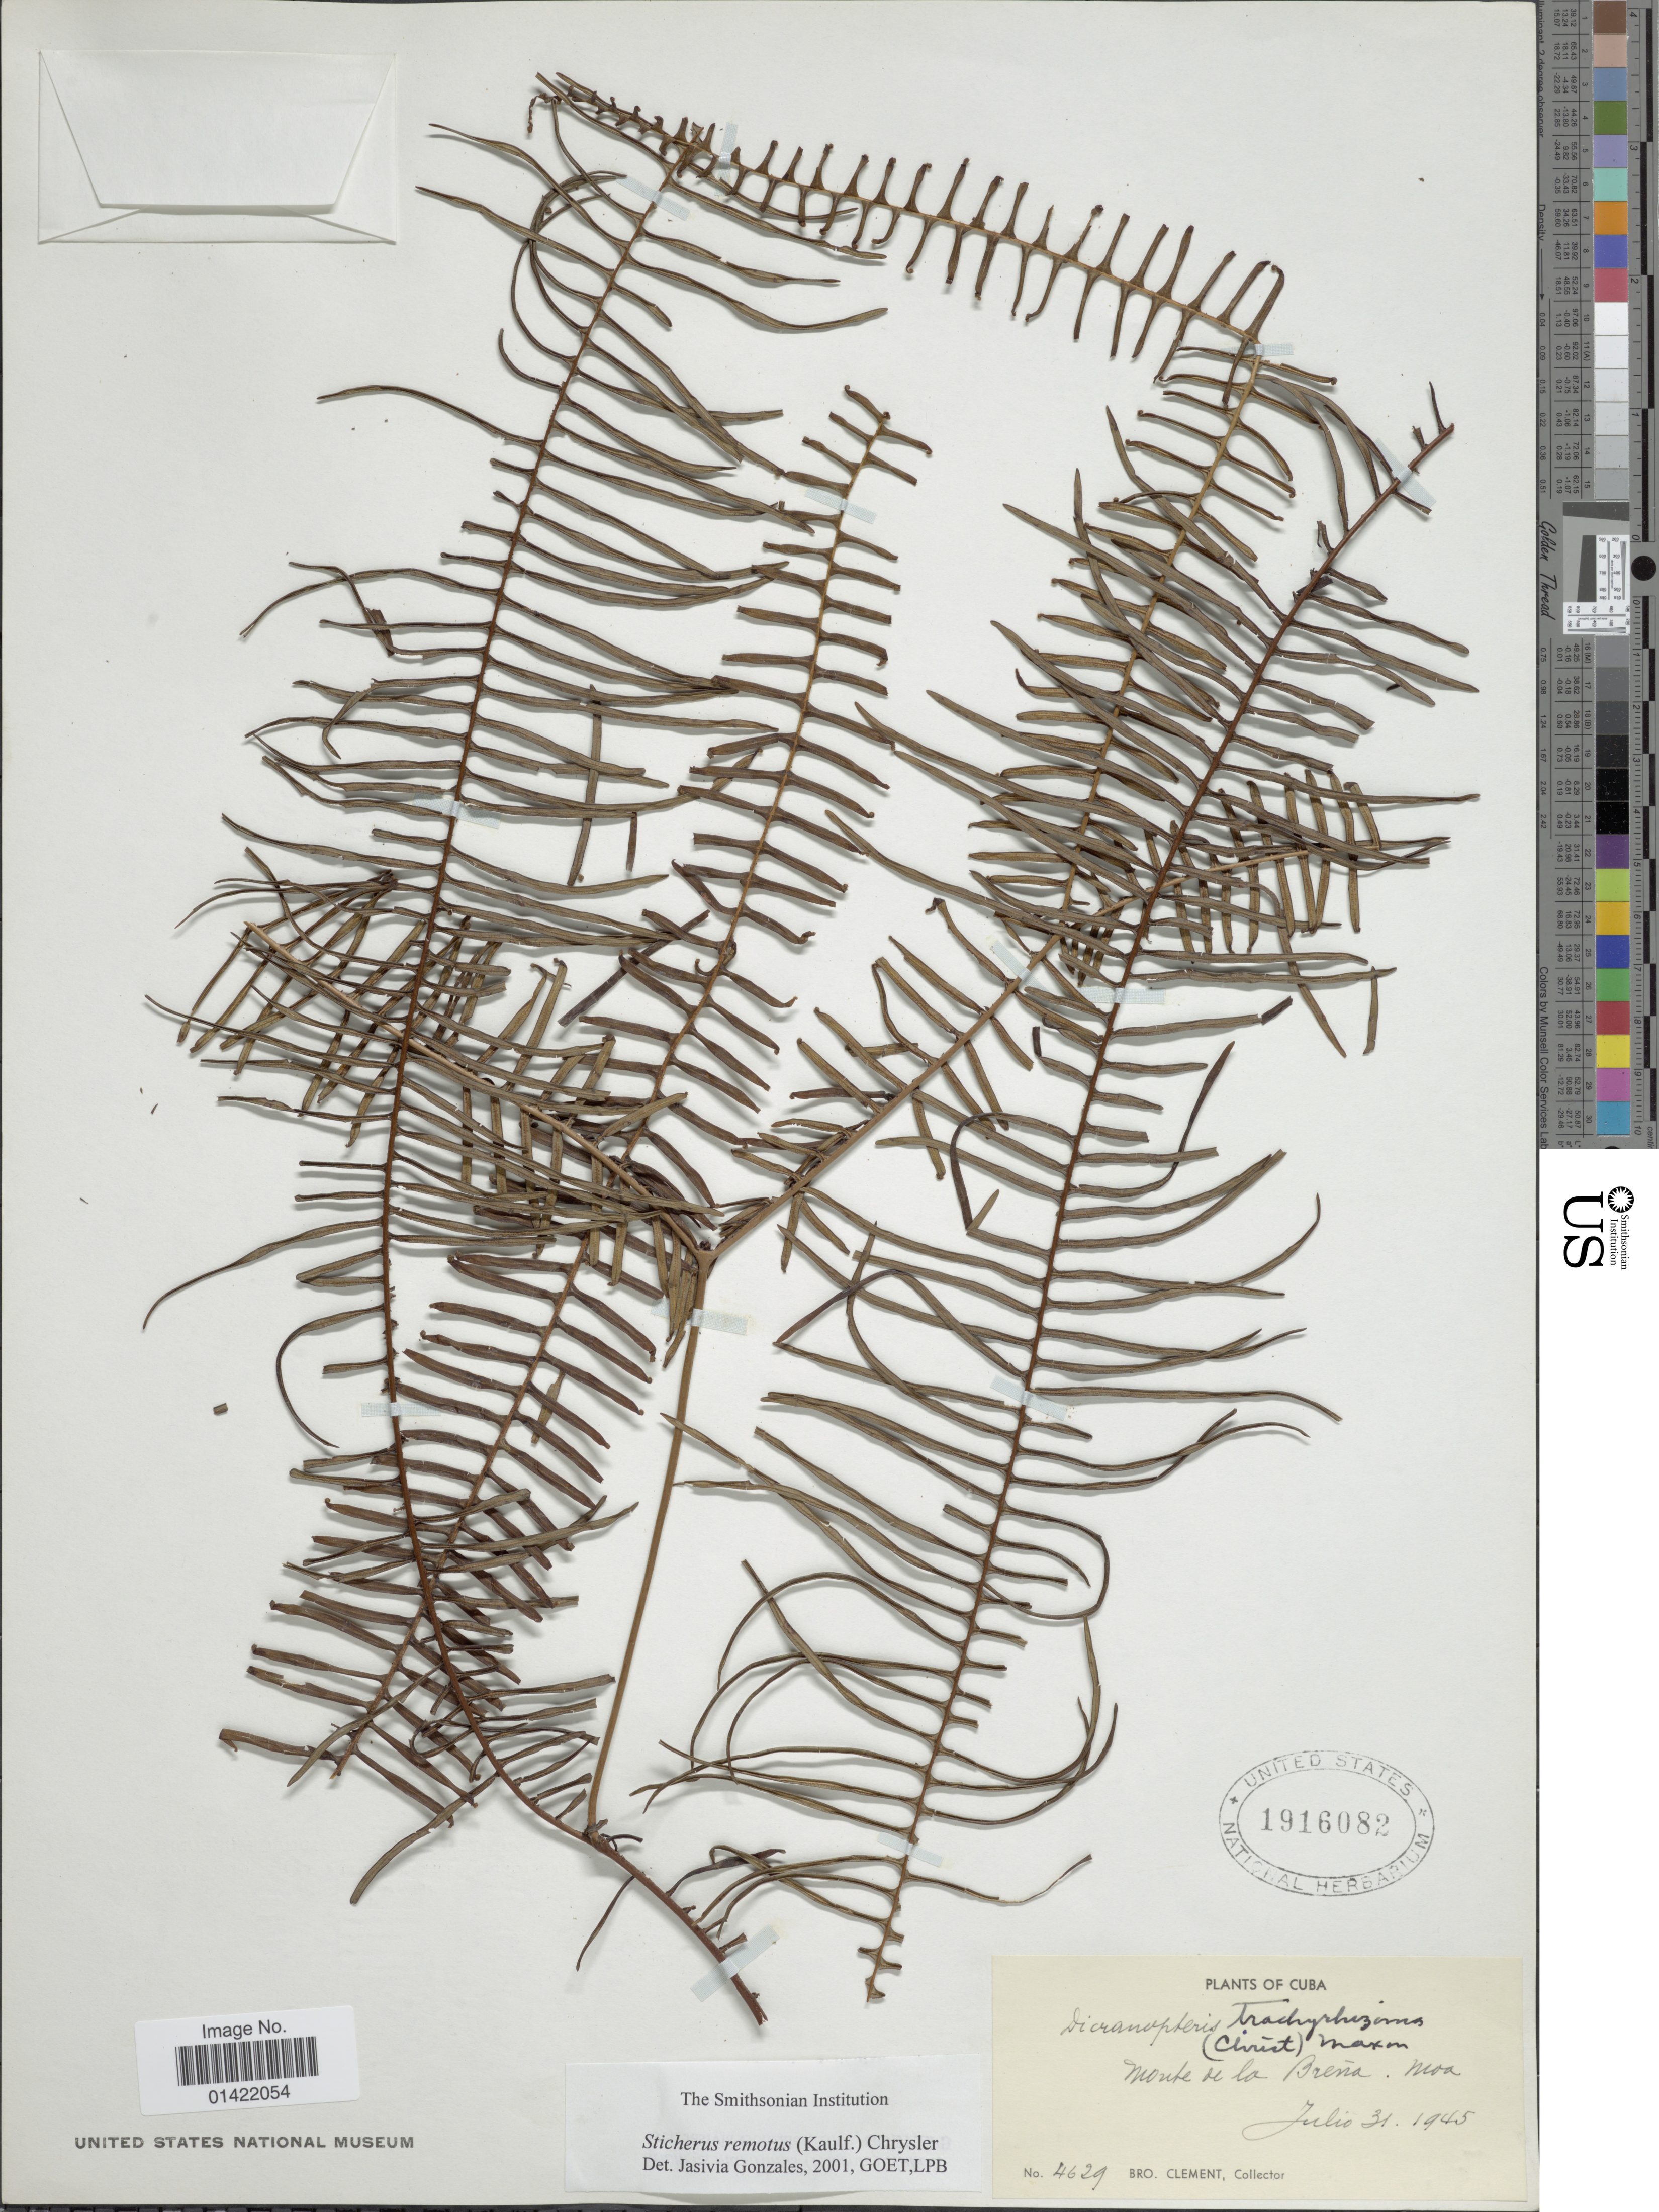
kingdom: Plantae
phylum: Tracheophyta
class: Polypodiopsida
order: Gleicheniales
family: Gleicheniaceae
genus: Sticherus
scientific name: Sticherus remotus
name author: (Kaulf.) Chrysler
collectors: B. Clement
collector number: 4629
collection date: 1945-07-31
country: Cuba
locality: Monte de la Brena. Moa.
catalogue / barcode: US 1916082